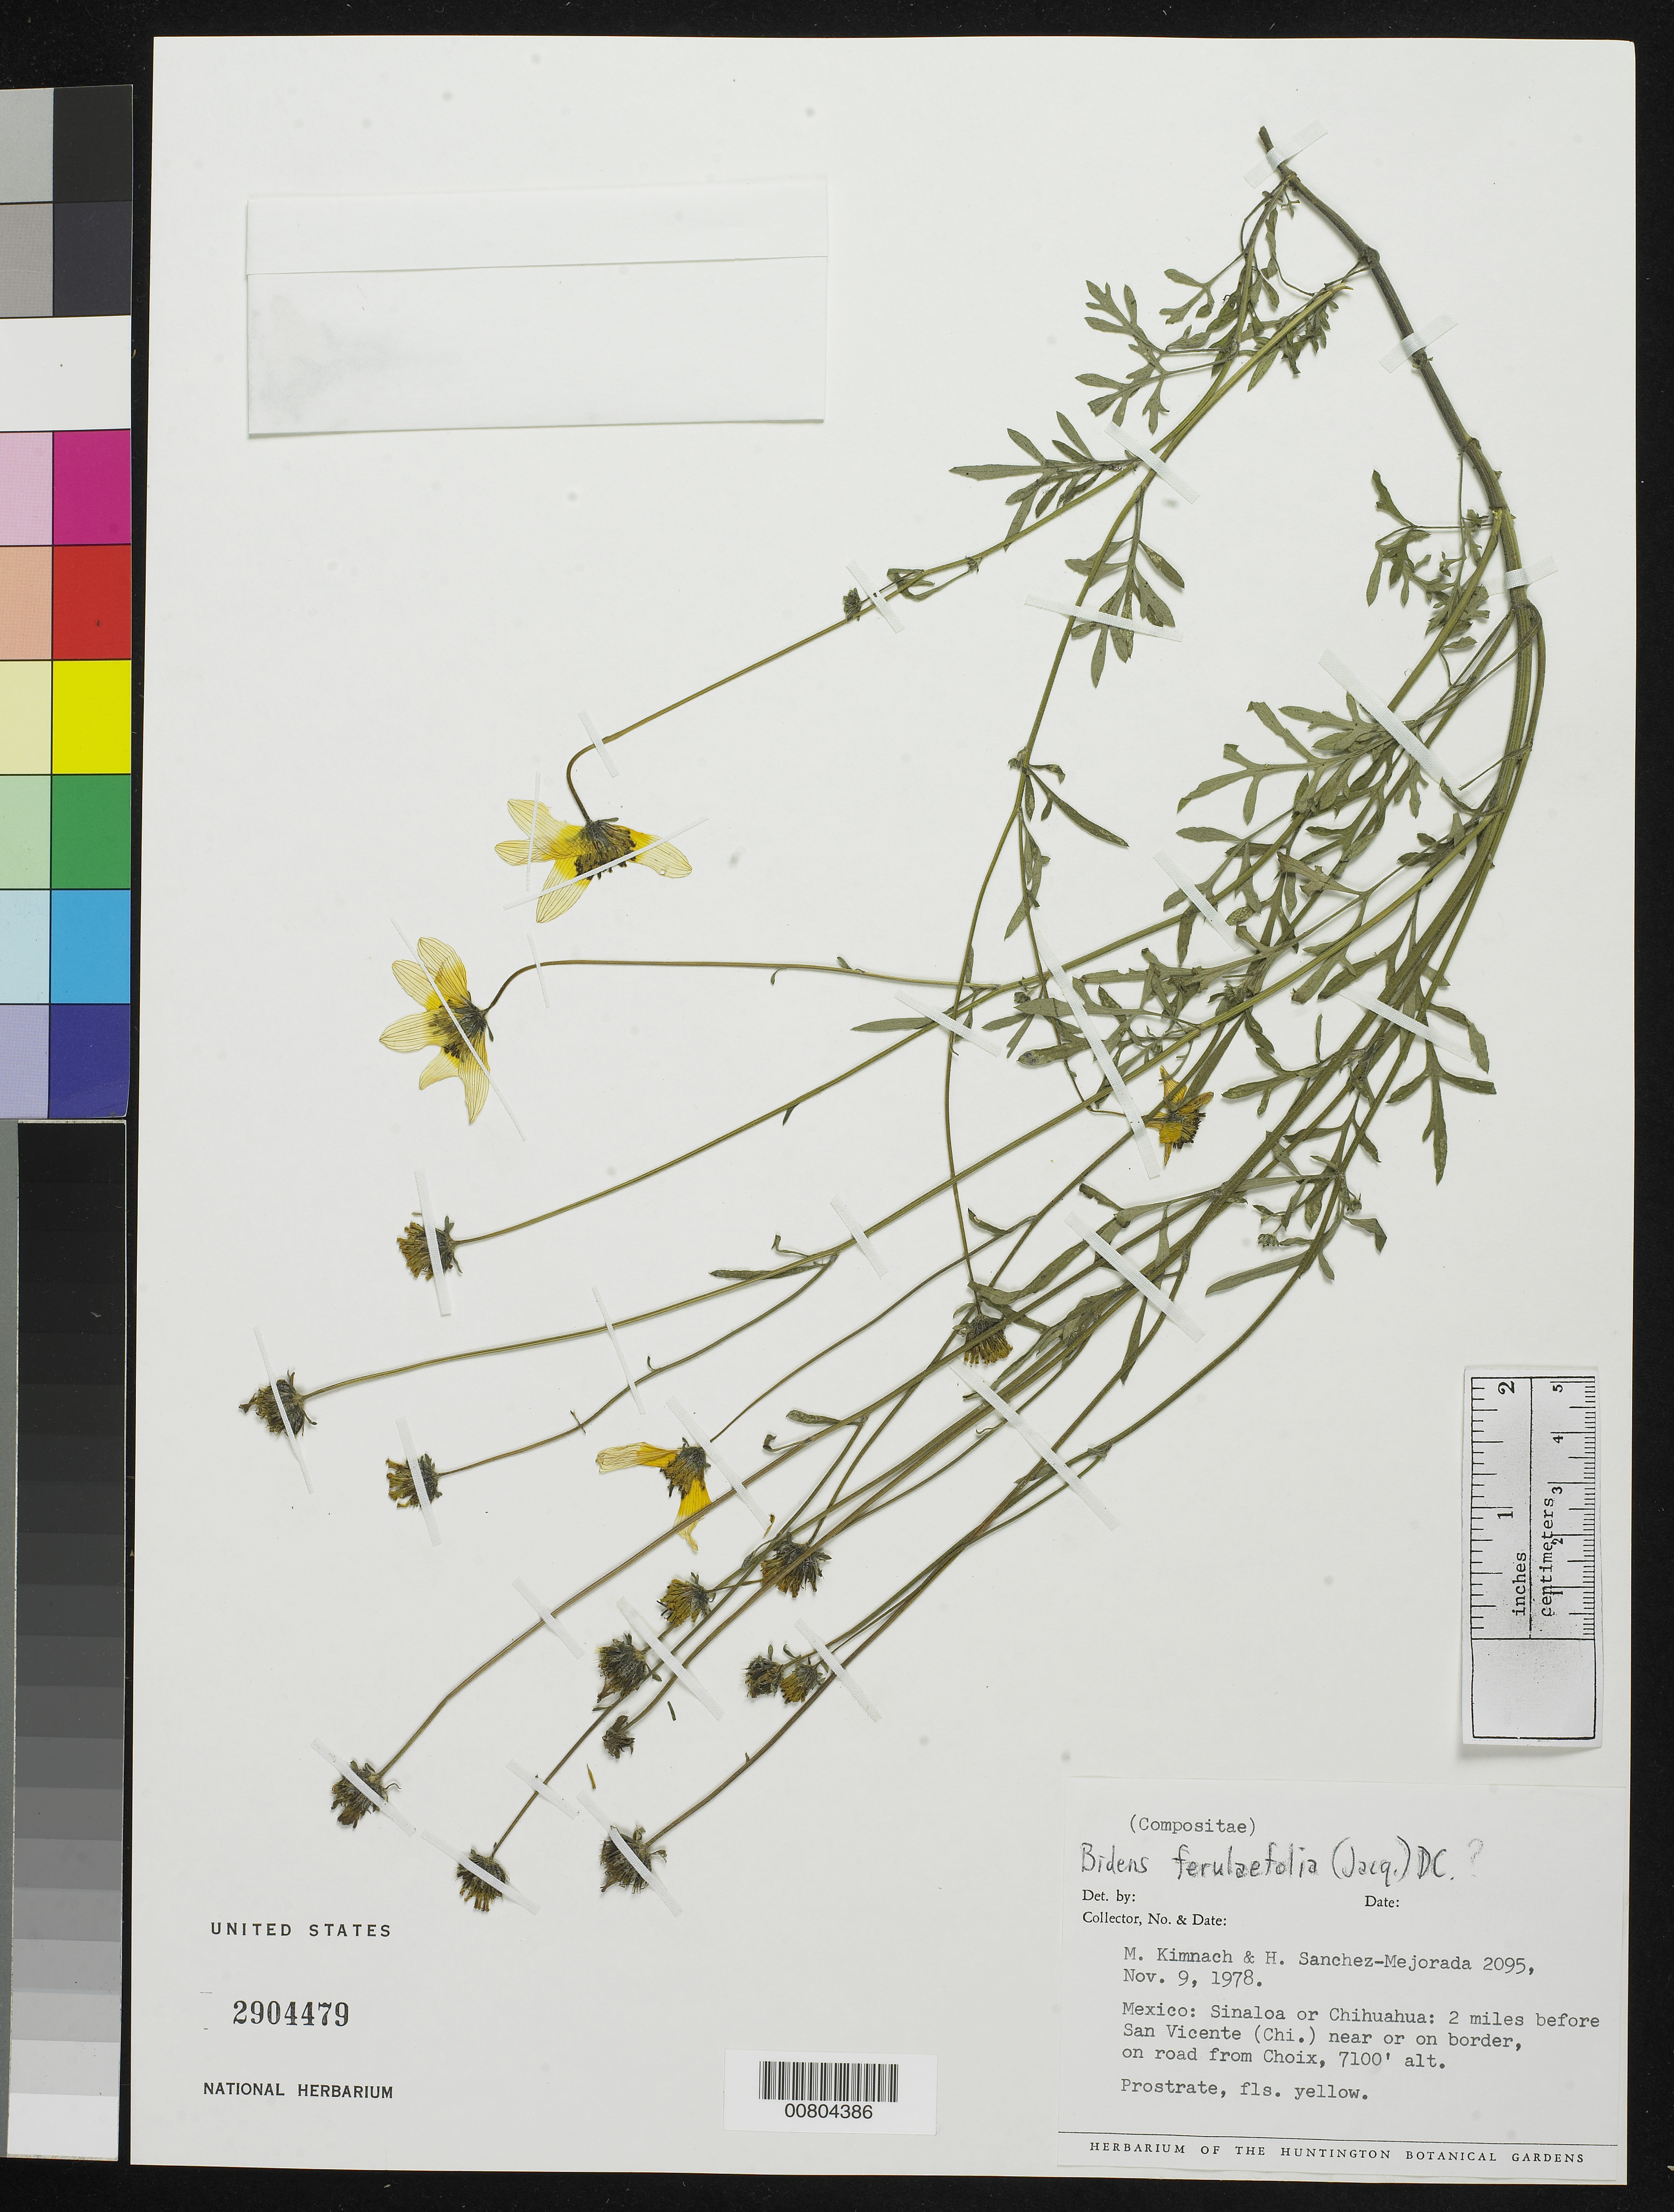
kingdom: Plantae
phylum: Tracheophyta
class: Magnoliopsida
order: Asterales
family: Asteraceae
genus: Bidens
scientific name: Bidens ferulaefolia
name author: (Jacq.) DC.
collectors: M. W. Kimnach & H. Sánchez-Mejorada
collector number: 2095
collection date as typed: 09 Nov 1978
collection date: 1978-11-09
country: Mexico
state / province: Chihuahua / Sinaloa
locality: Sinaloa or Chihuahua: 2 miles before San Vicente (Chih.) near or on border, on road from Choix.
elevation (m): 2164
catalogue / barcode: US 2904479